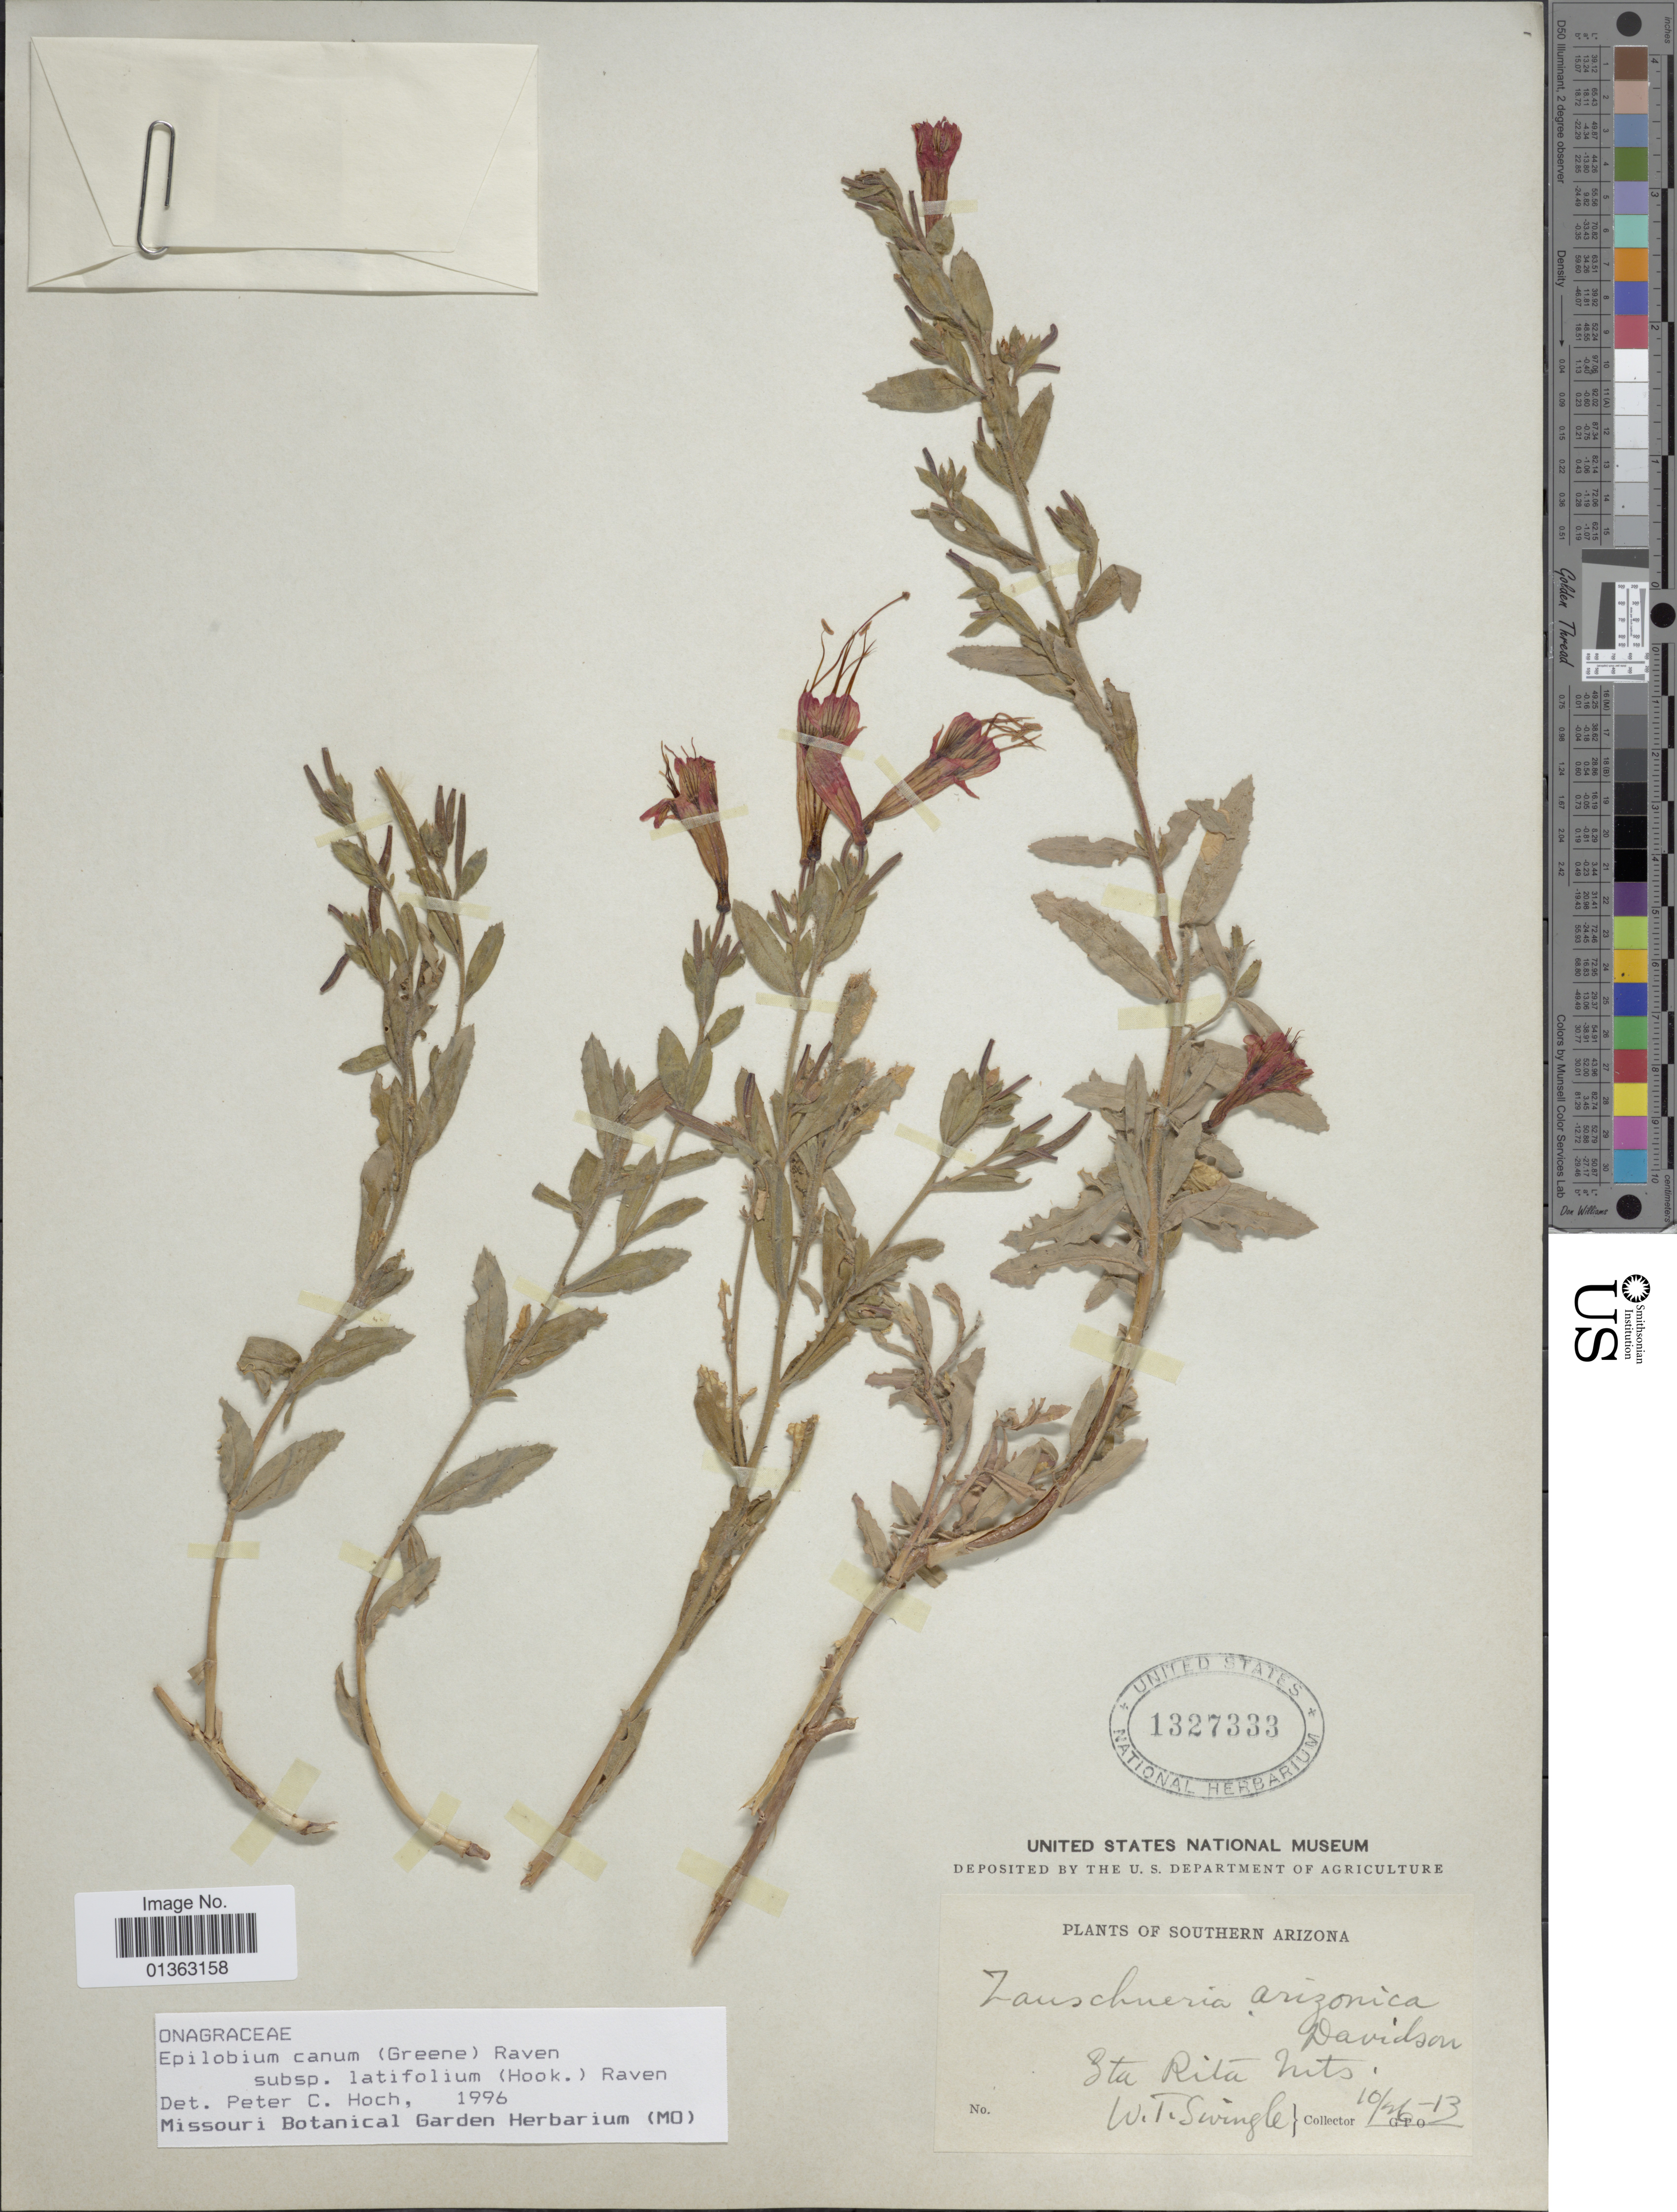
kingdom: Plantae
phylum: Tracheophyta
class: Magnoliopsida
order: Myrtales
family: Onagraceae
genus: Epilobium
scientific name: Epilobium canum subsp. latifolium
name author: (Hook.) P.H. Raven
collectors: W. T. Swingle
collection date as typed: Transcribed d/m/y: 26/10/13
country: United States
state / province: Arizona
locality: Southern Arizona. Sta Rita Mts.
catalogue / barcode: US 1327333